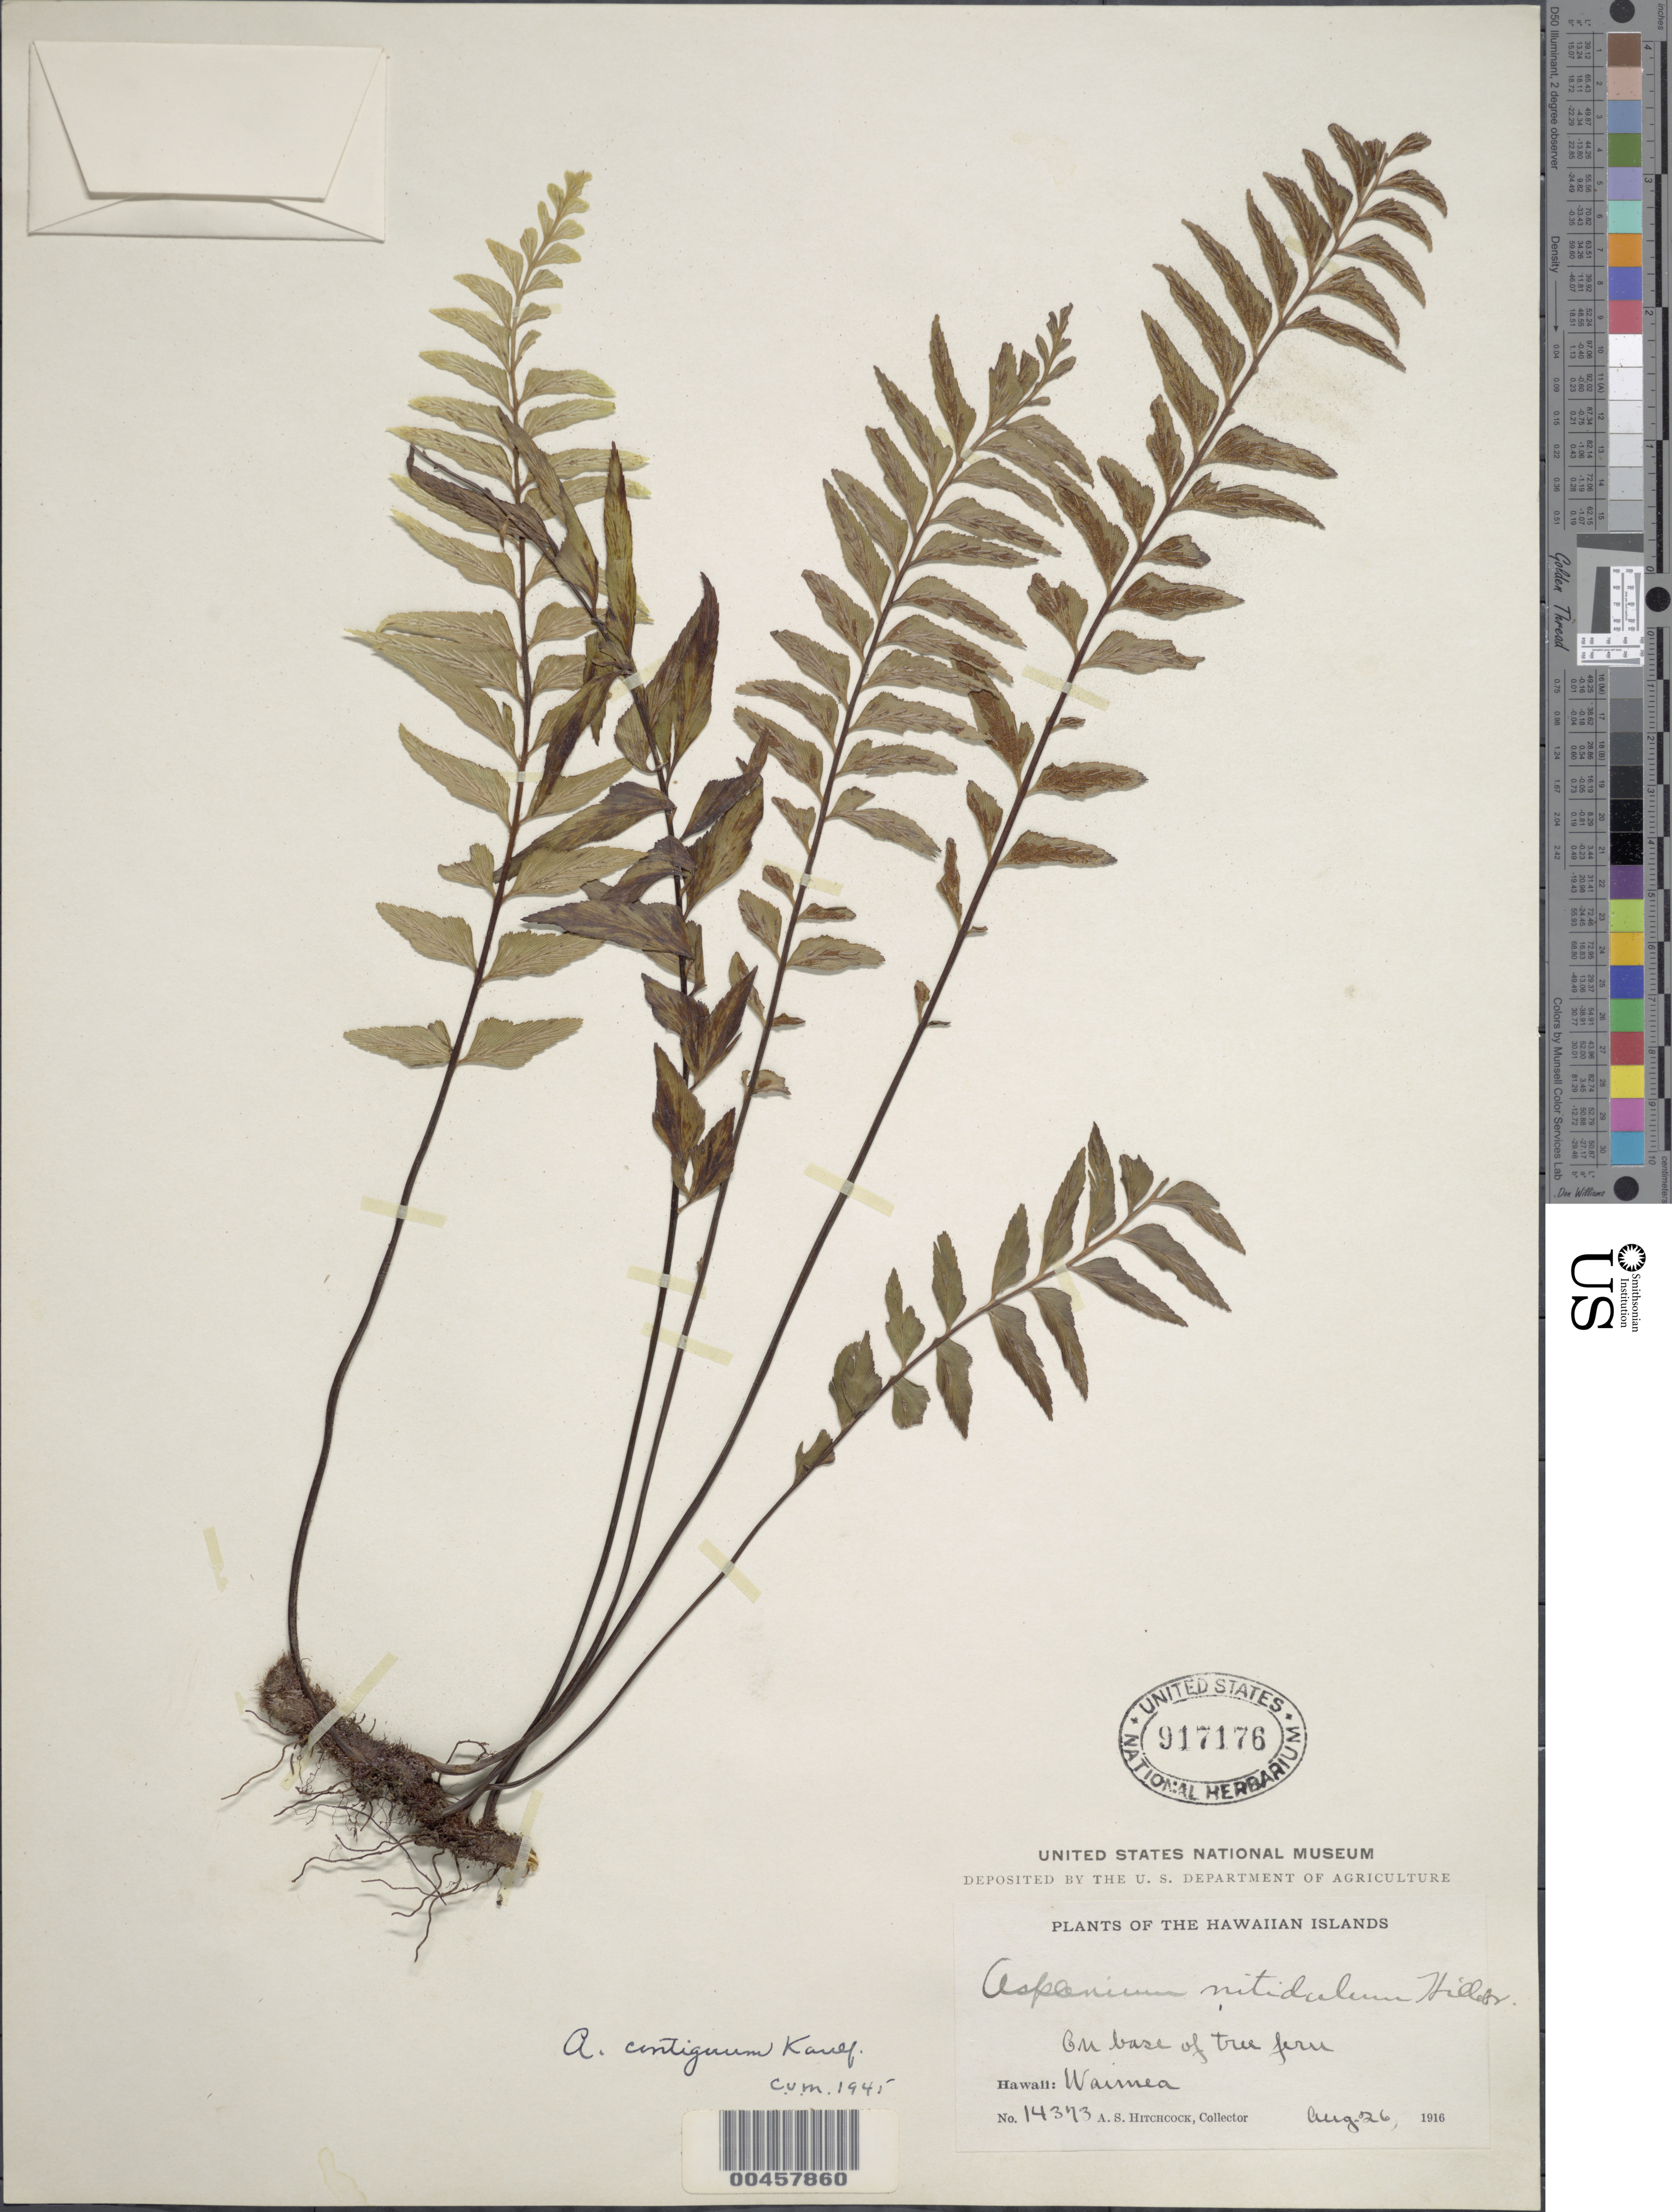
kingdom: Plantae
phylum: Tracheophyta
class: Polypodiopsida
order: Polypodiales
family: Aspleniaceae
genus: Asplenium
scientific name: Asplenium contiguum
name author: Kaulf.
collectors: A. S. Hitchcock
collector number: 14373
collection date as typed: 26 Aug 1916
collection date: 1916-08-26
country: United States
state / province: Hawaii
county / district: Hawaii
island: Hawaii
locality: Waimea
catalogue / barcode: US 917176